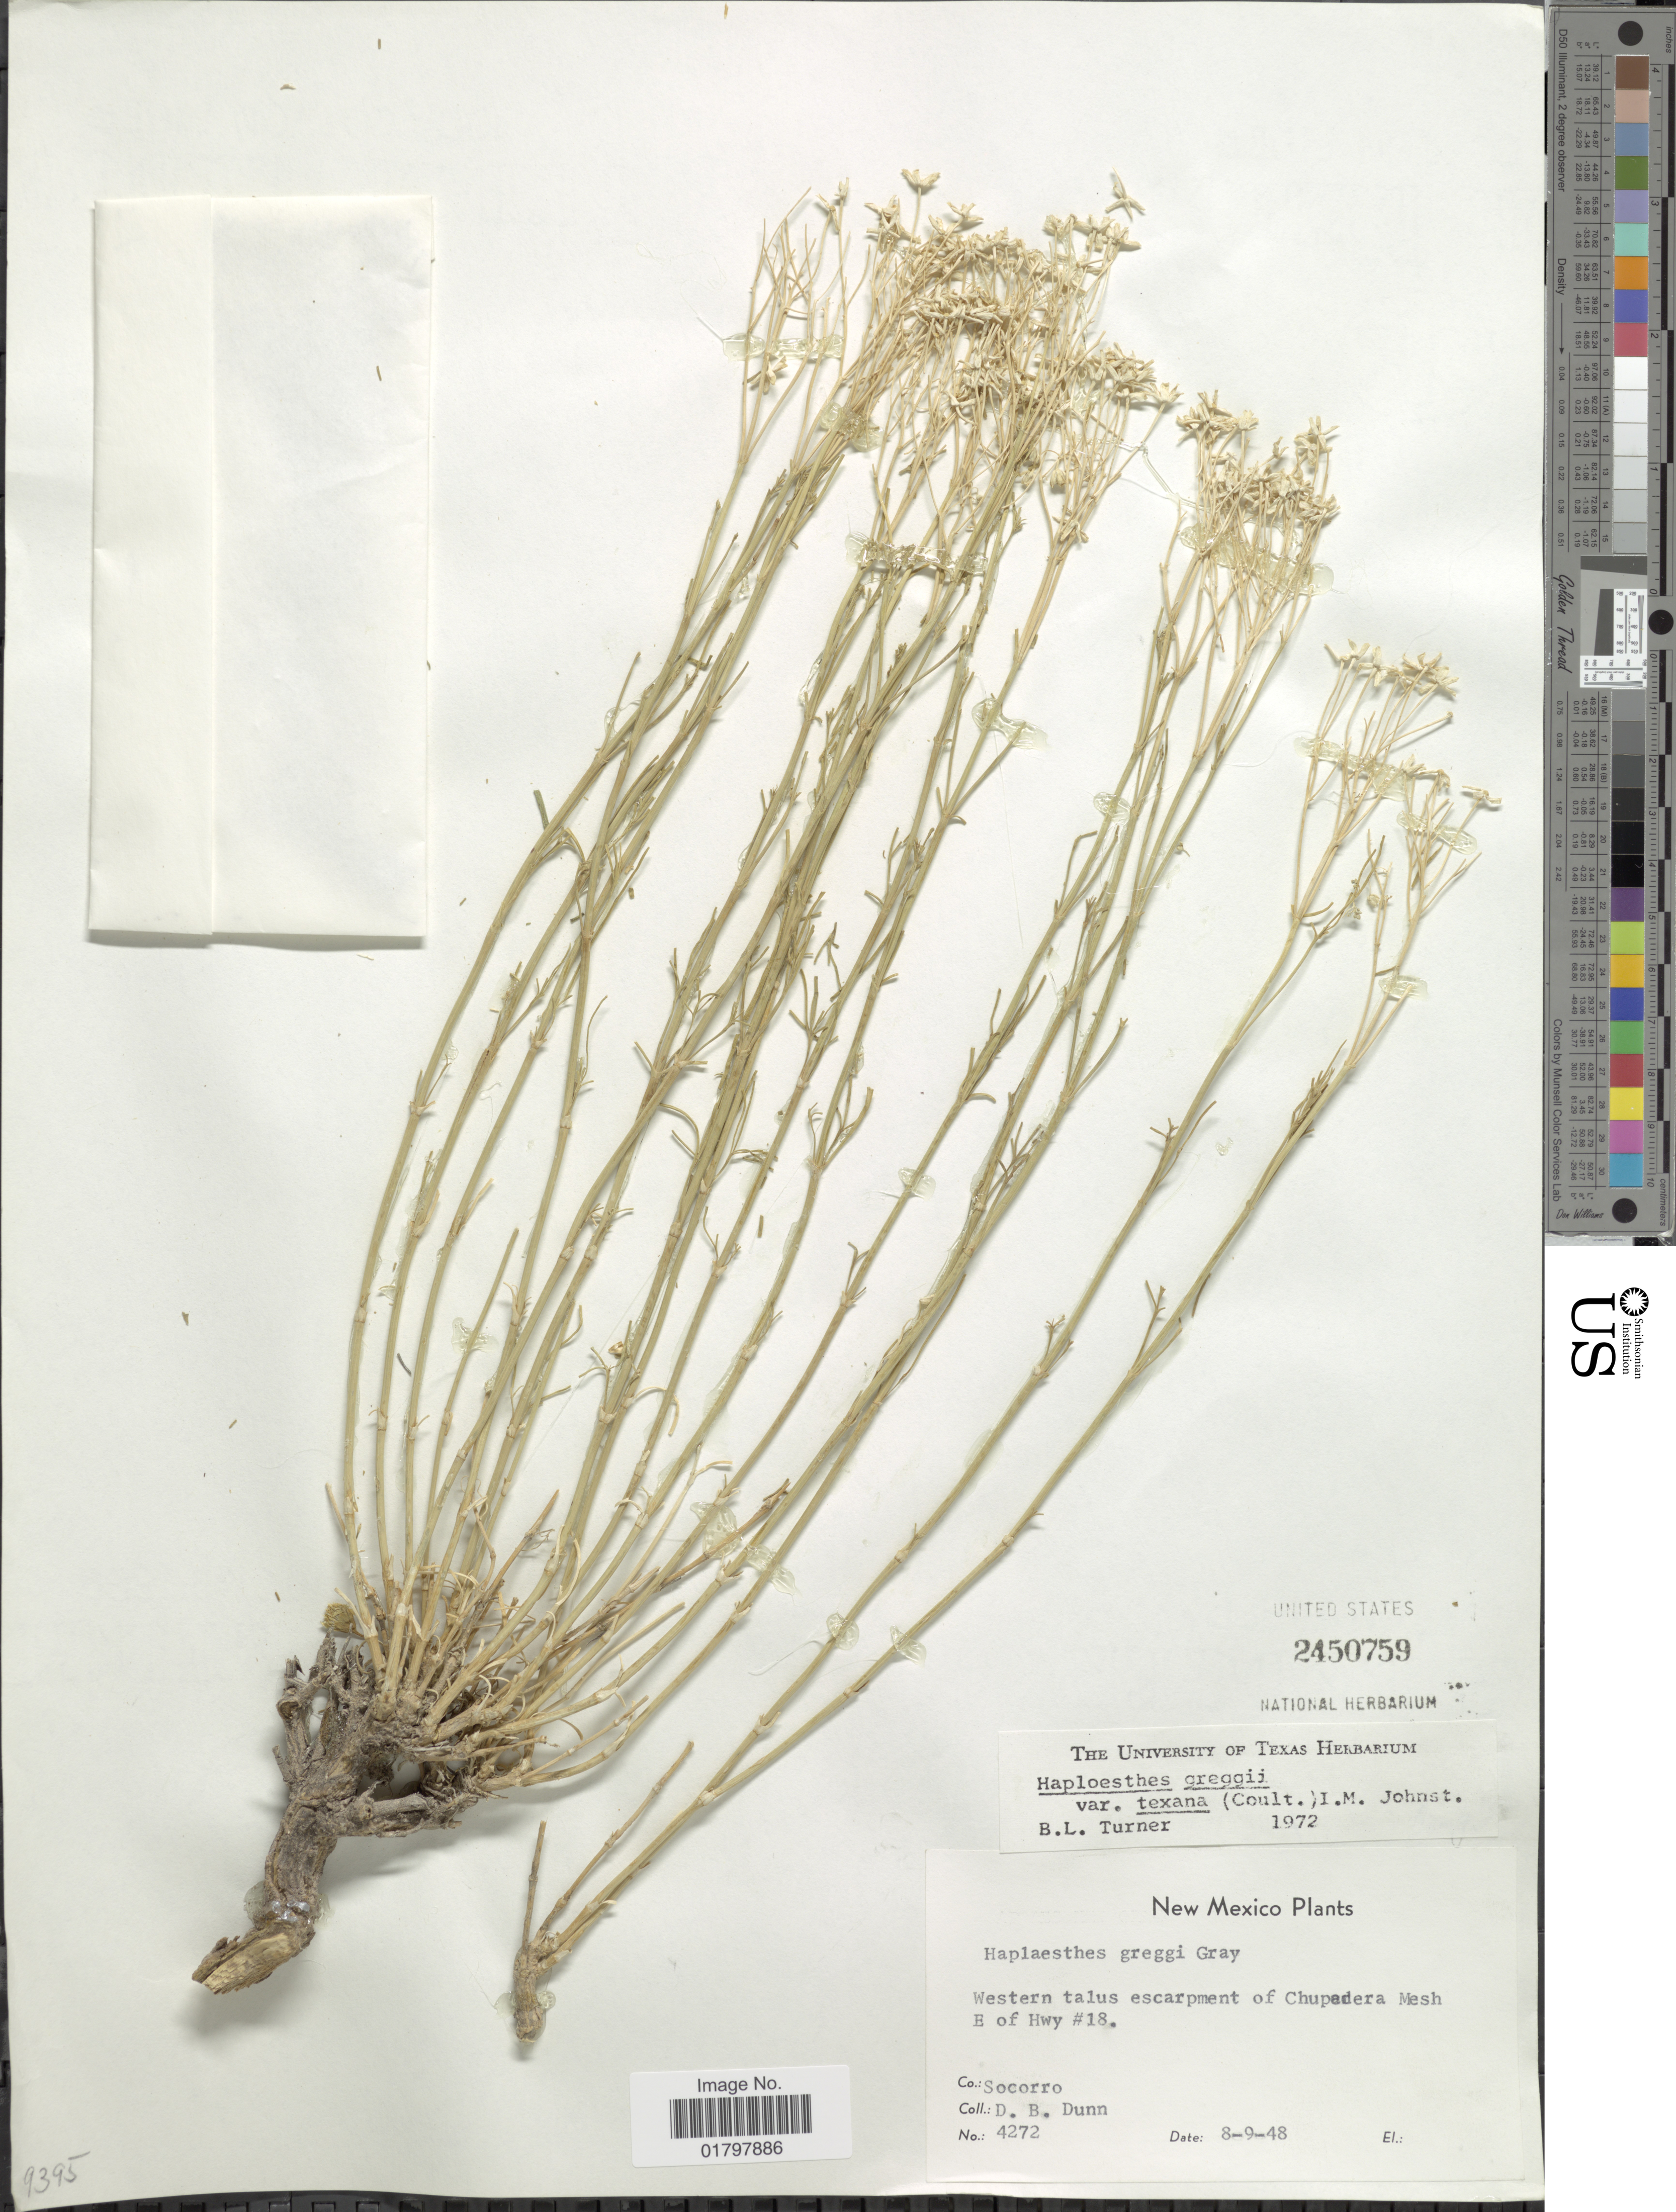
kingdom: Plantae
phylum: Tracheophyta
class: Magnoliopsida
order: Asterales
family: Asteraceae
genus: Haploesthes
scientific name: Haploesthes greggii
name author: A. Gray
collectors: D. B. Dunn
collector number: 4272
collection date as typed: Transcribed d/m/y: 9/8/48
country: United States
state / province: New Mexico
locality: Western talus escarpment of Chupedera Mesh E of Hwy #18. Co.: Socorro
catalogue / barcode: US 2450759